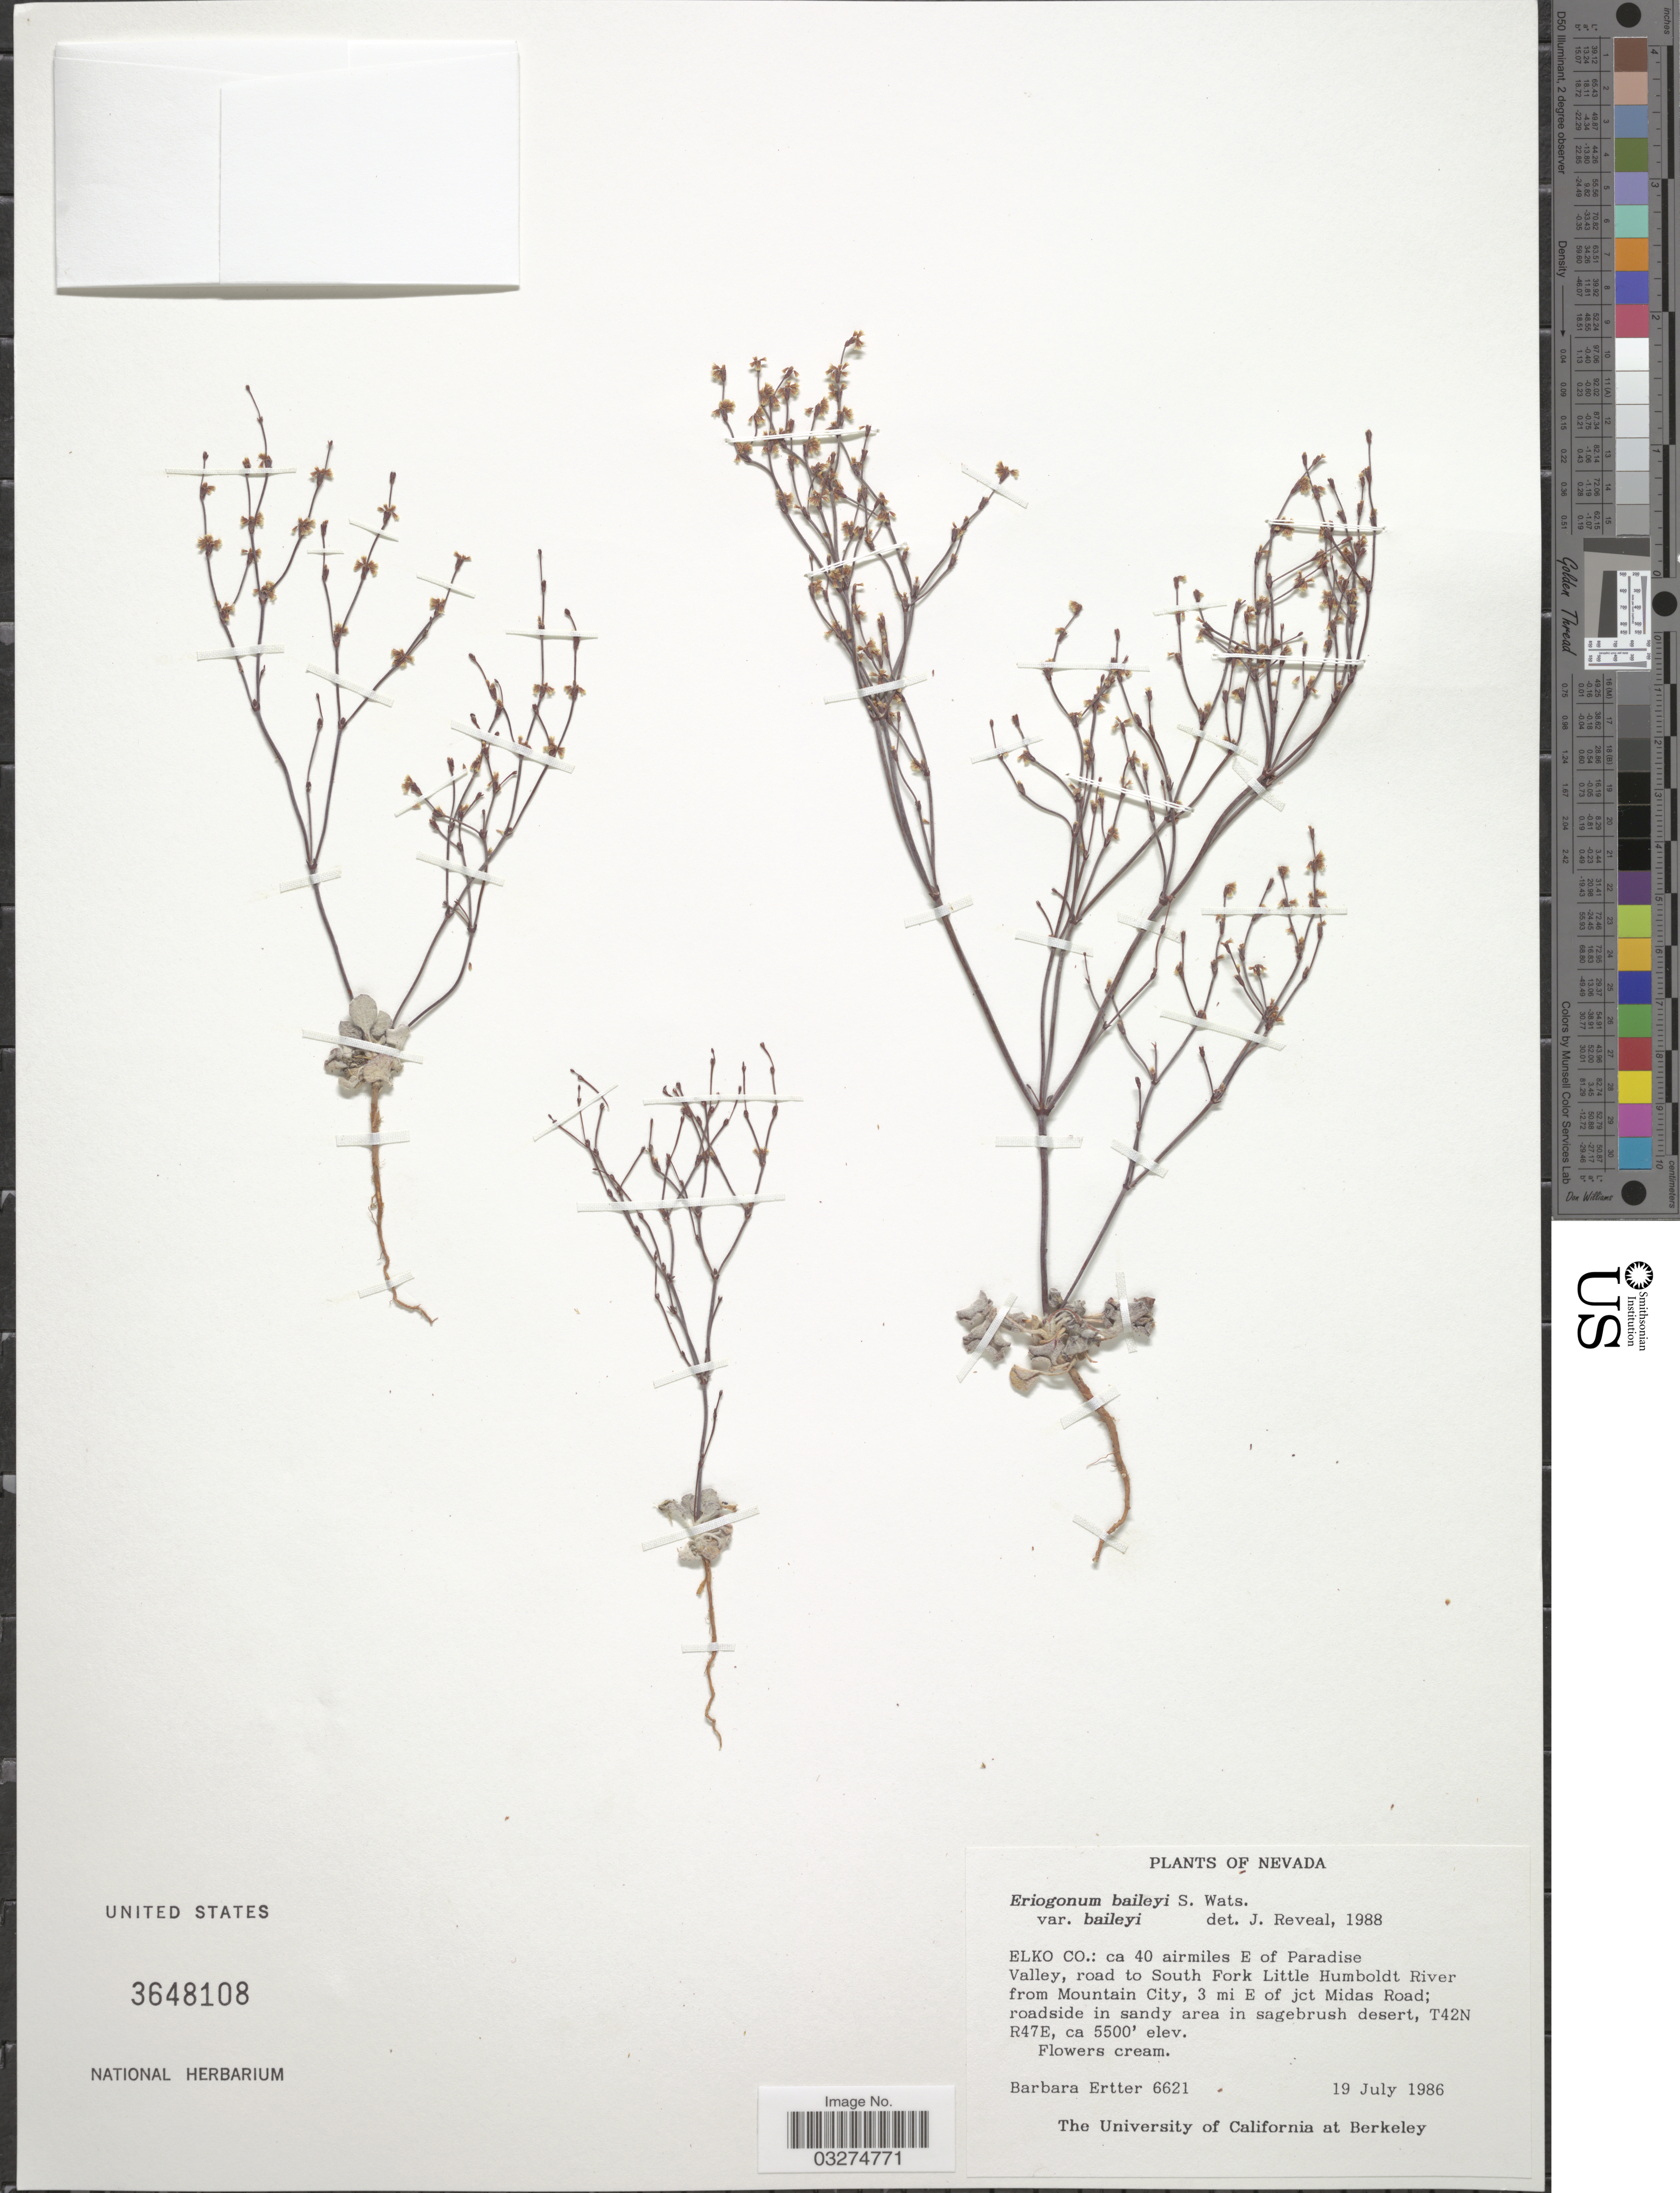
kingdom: Plantae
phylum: Tracheophyta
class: Magnoliopsida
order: Caryophyllales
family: Polygonaceae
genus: Eriogonum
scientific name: Eriogonum baileyi var. baileyi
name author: S. Watson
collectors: B. Ertter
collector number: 6621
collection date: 1986-07-19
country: United States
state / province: Nevada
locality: Elko Co.: ca 40 airmiles E of Paradise Valley, road to south Fork Little Humbolt River from Mountain City, 3 mi E of jct Midas Road; roadside in sandy area in sagebrush desert, T42N R47E.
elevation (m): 1676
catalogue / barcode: US 3648108